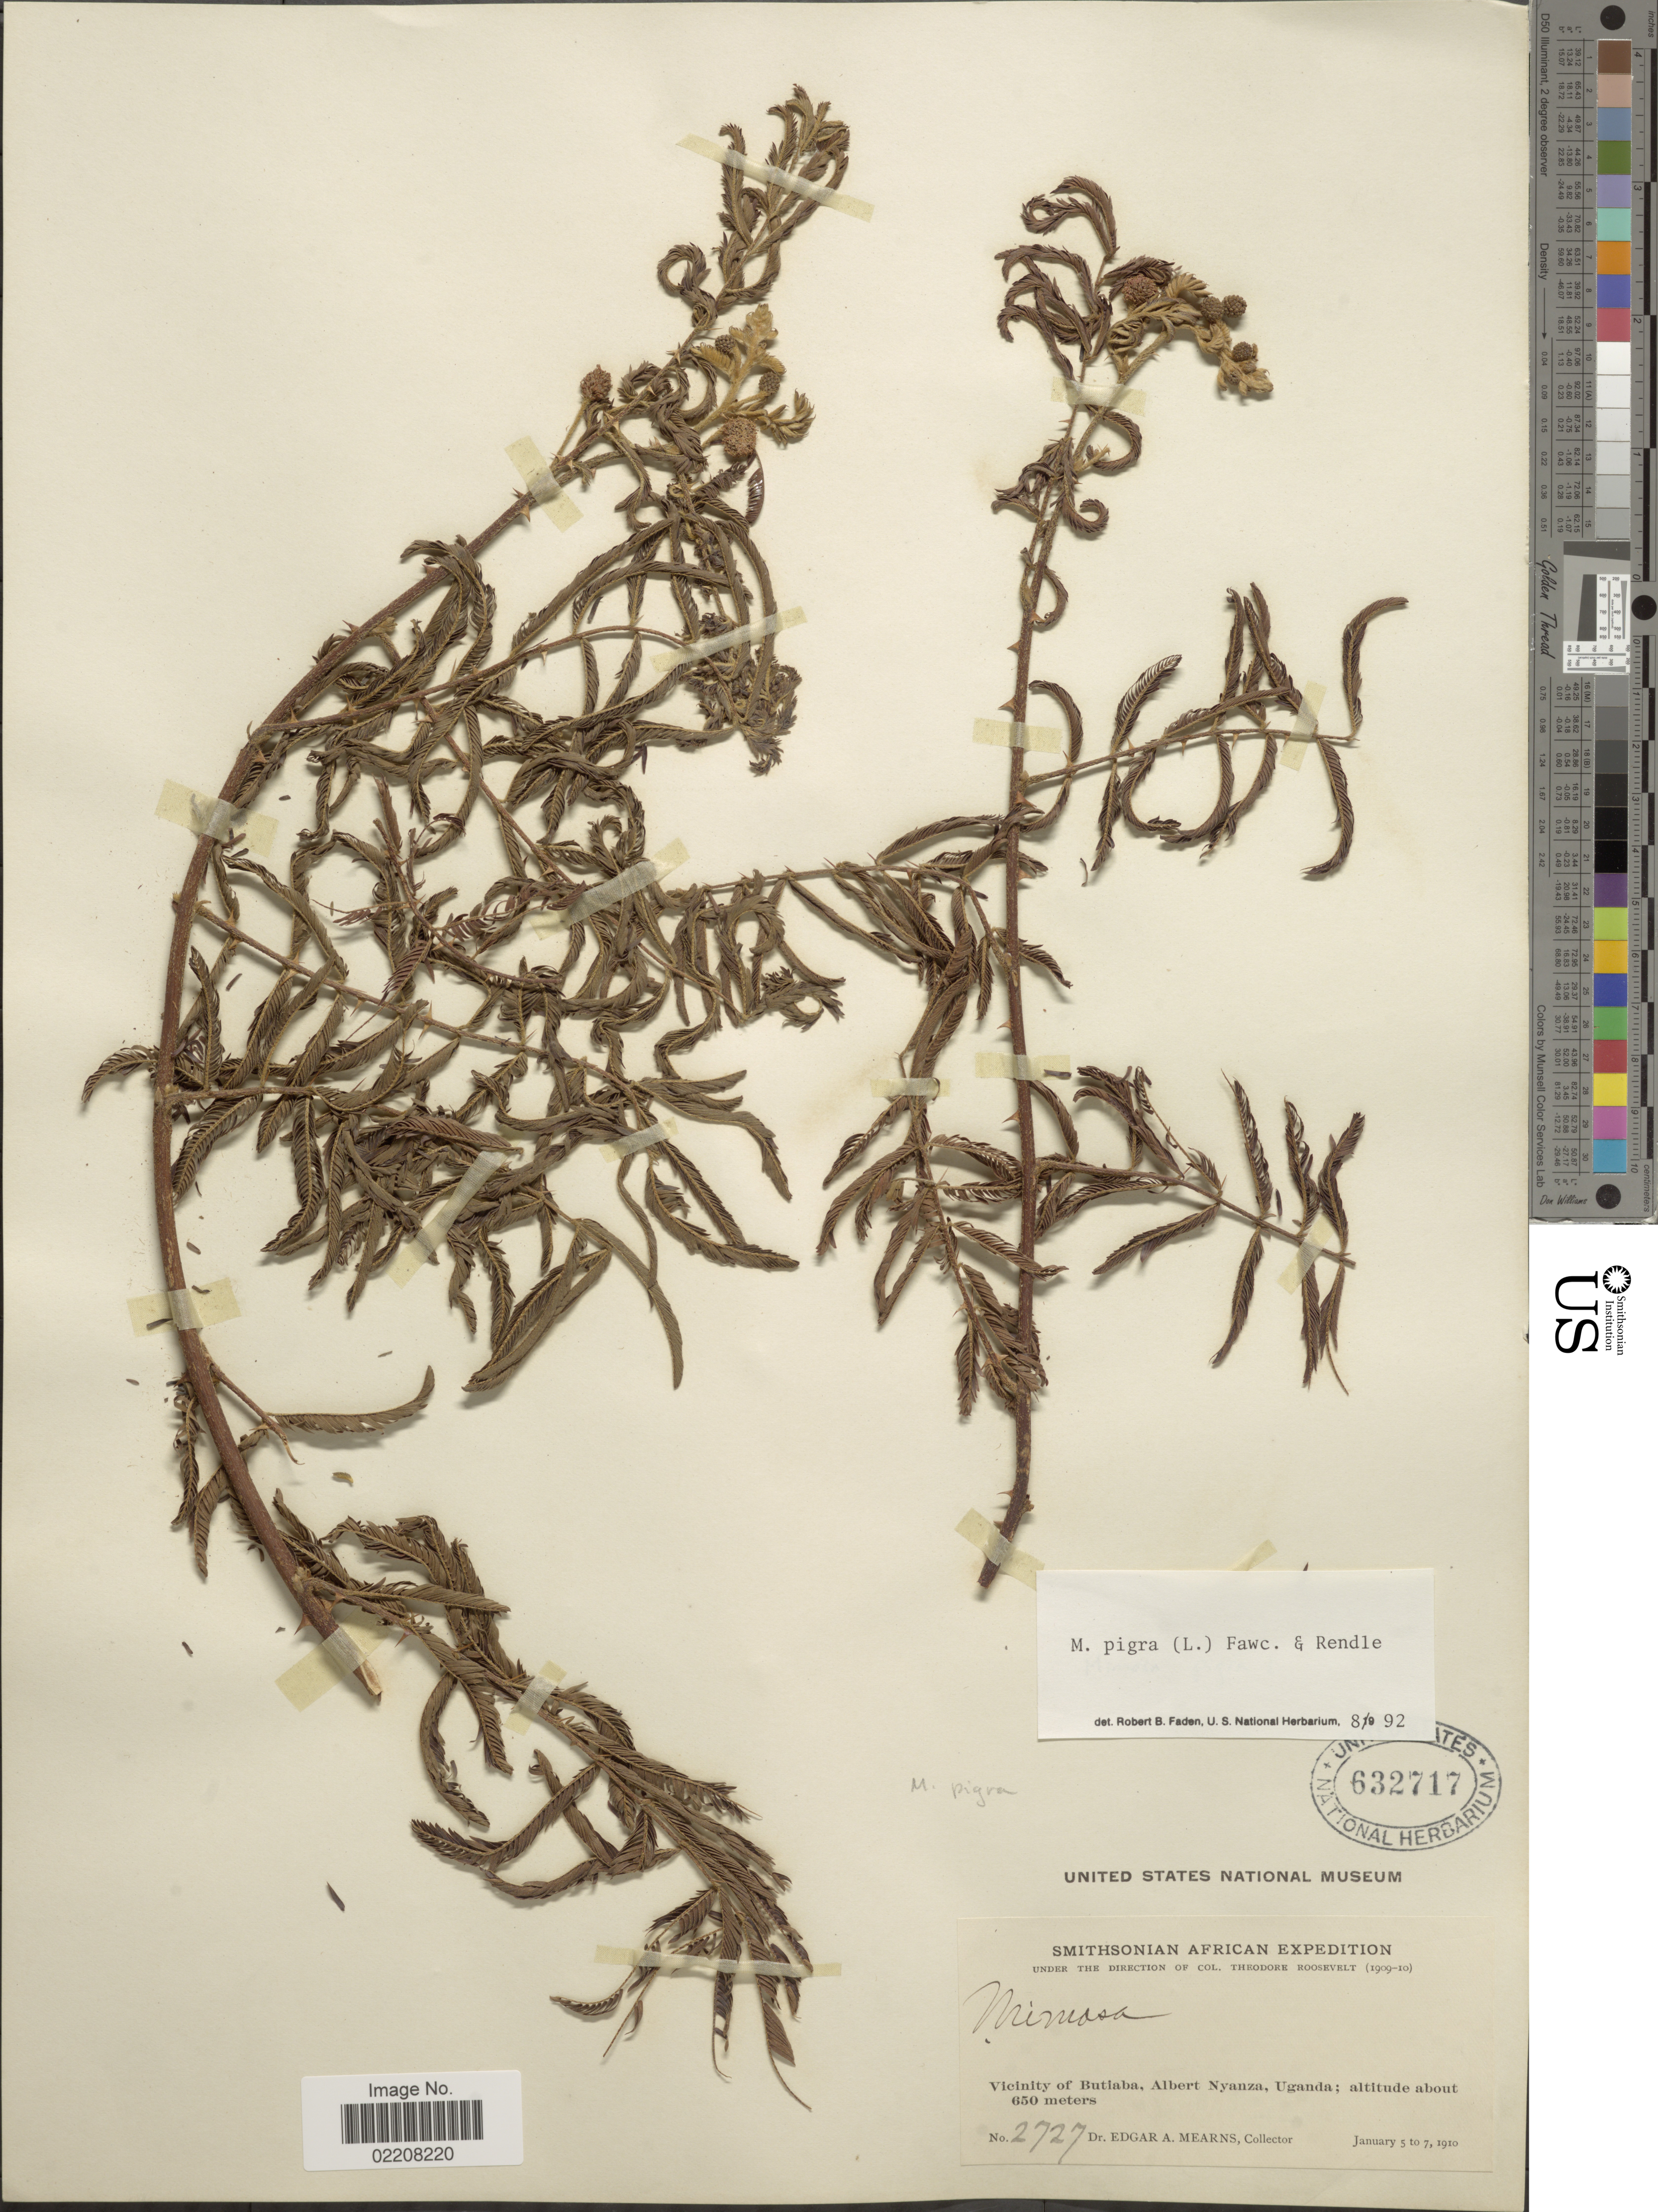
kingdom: Plantae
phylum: Tracheophyta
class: Magnoliopsida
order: Fabales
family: Fabaceae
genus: Mimosa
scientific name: Mimosa pigra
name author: L.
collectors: E. A. Mearns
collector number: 2727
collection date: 1910-01-06/1910-01-07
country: Uganda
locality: Vicinity of Butiaba, Albert Nyanza.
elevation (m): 650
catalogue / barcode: US 632717